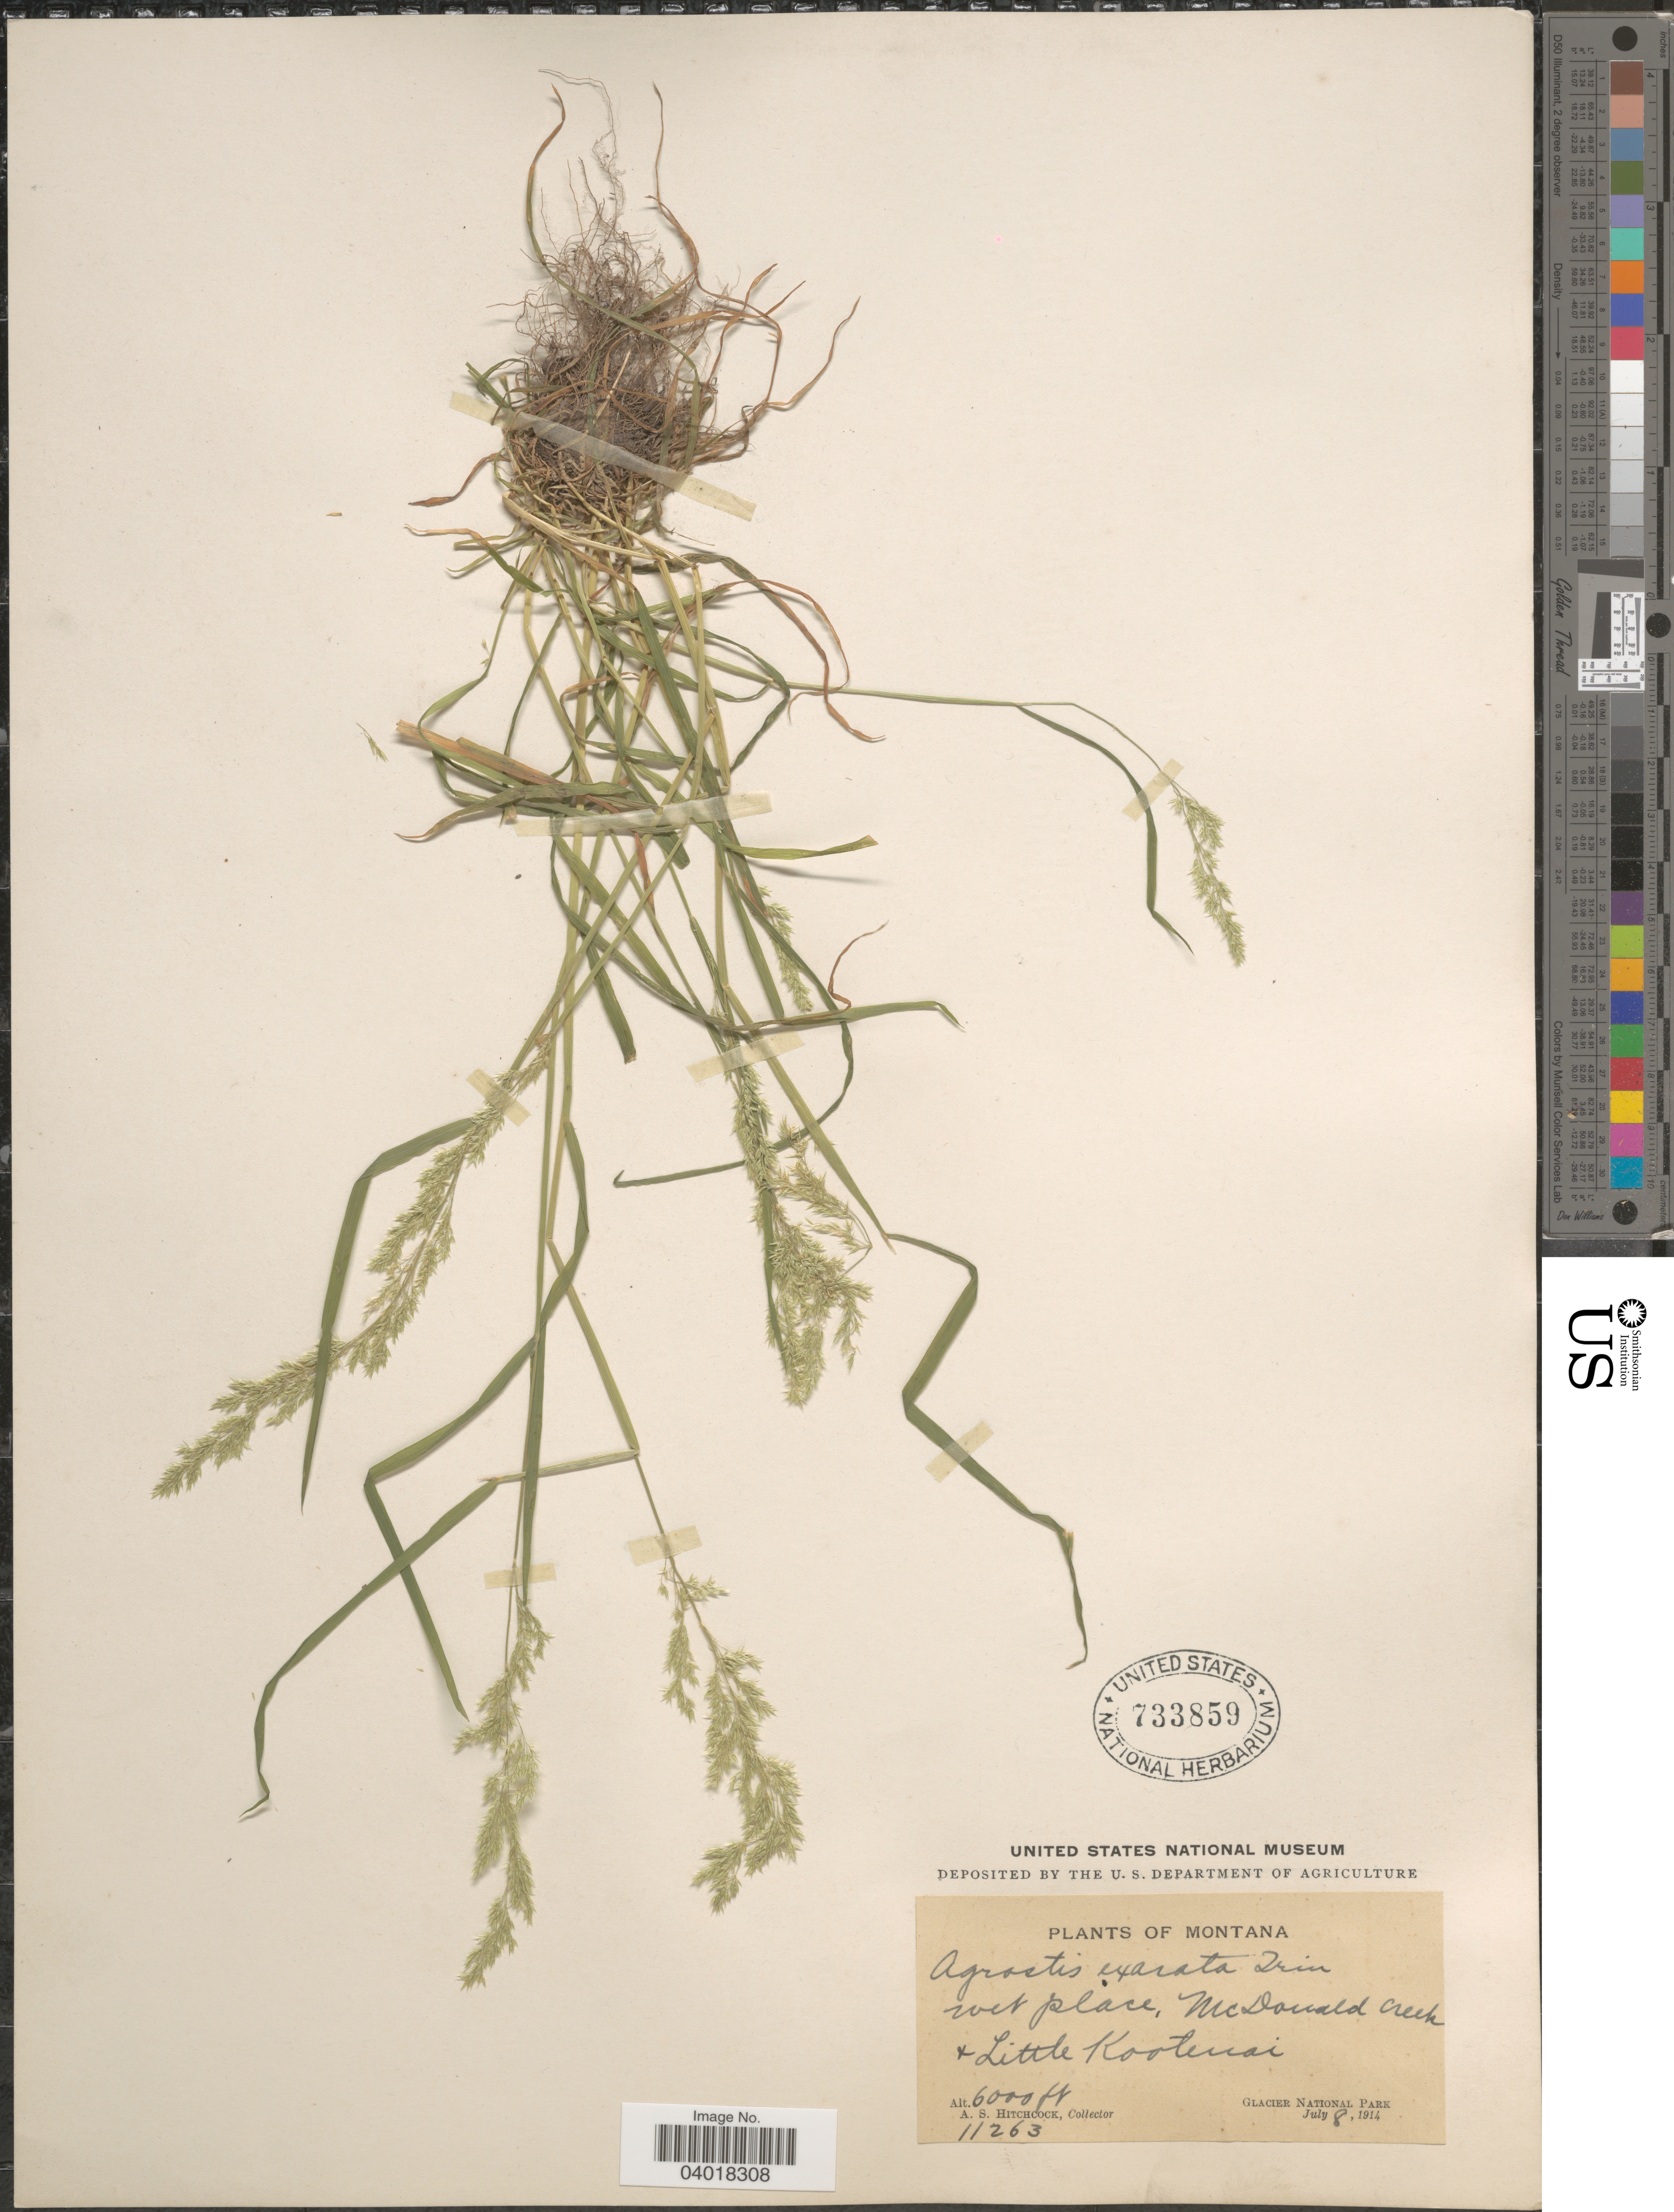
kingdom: Plantae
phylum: Tracheophyta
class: Liliopsida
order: Poales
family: Poaceae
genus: Agrostis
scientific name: Agrostis exarata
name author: Trin.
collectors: A. S. Hitchcock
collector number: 11263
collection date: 1914-07-08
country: United States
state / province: Montana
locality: Wet place, McDonald Creek & Little Kootenai. Glacier National Park.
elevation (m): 1829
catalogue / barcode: US 733859